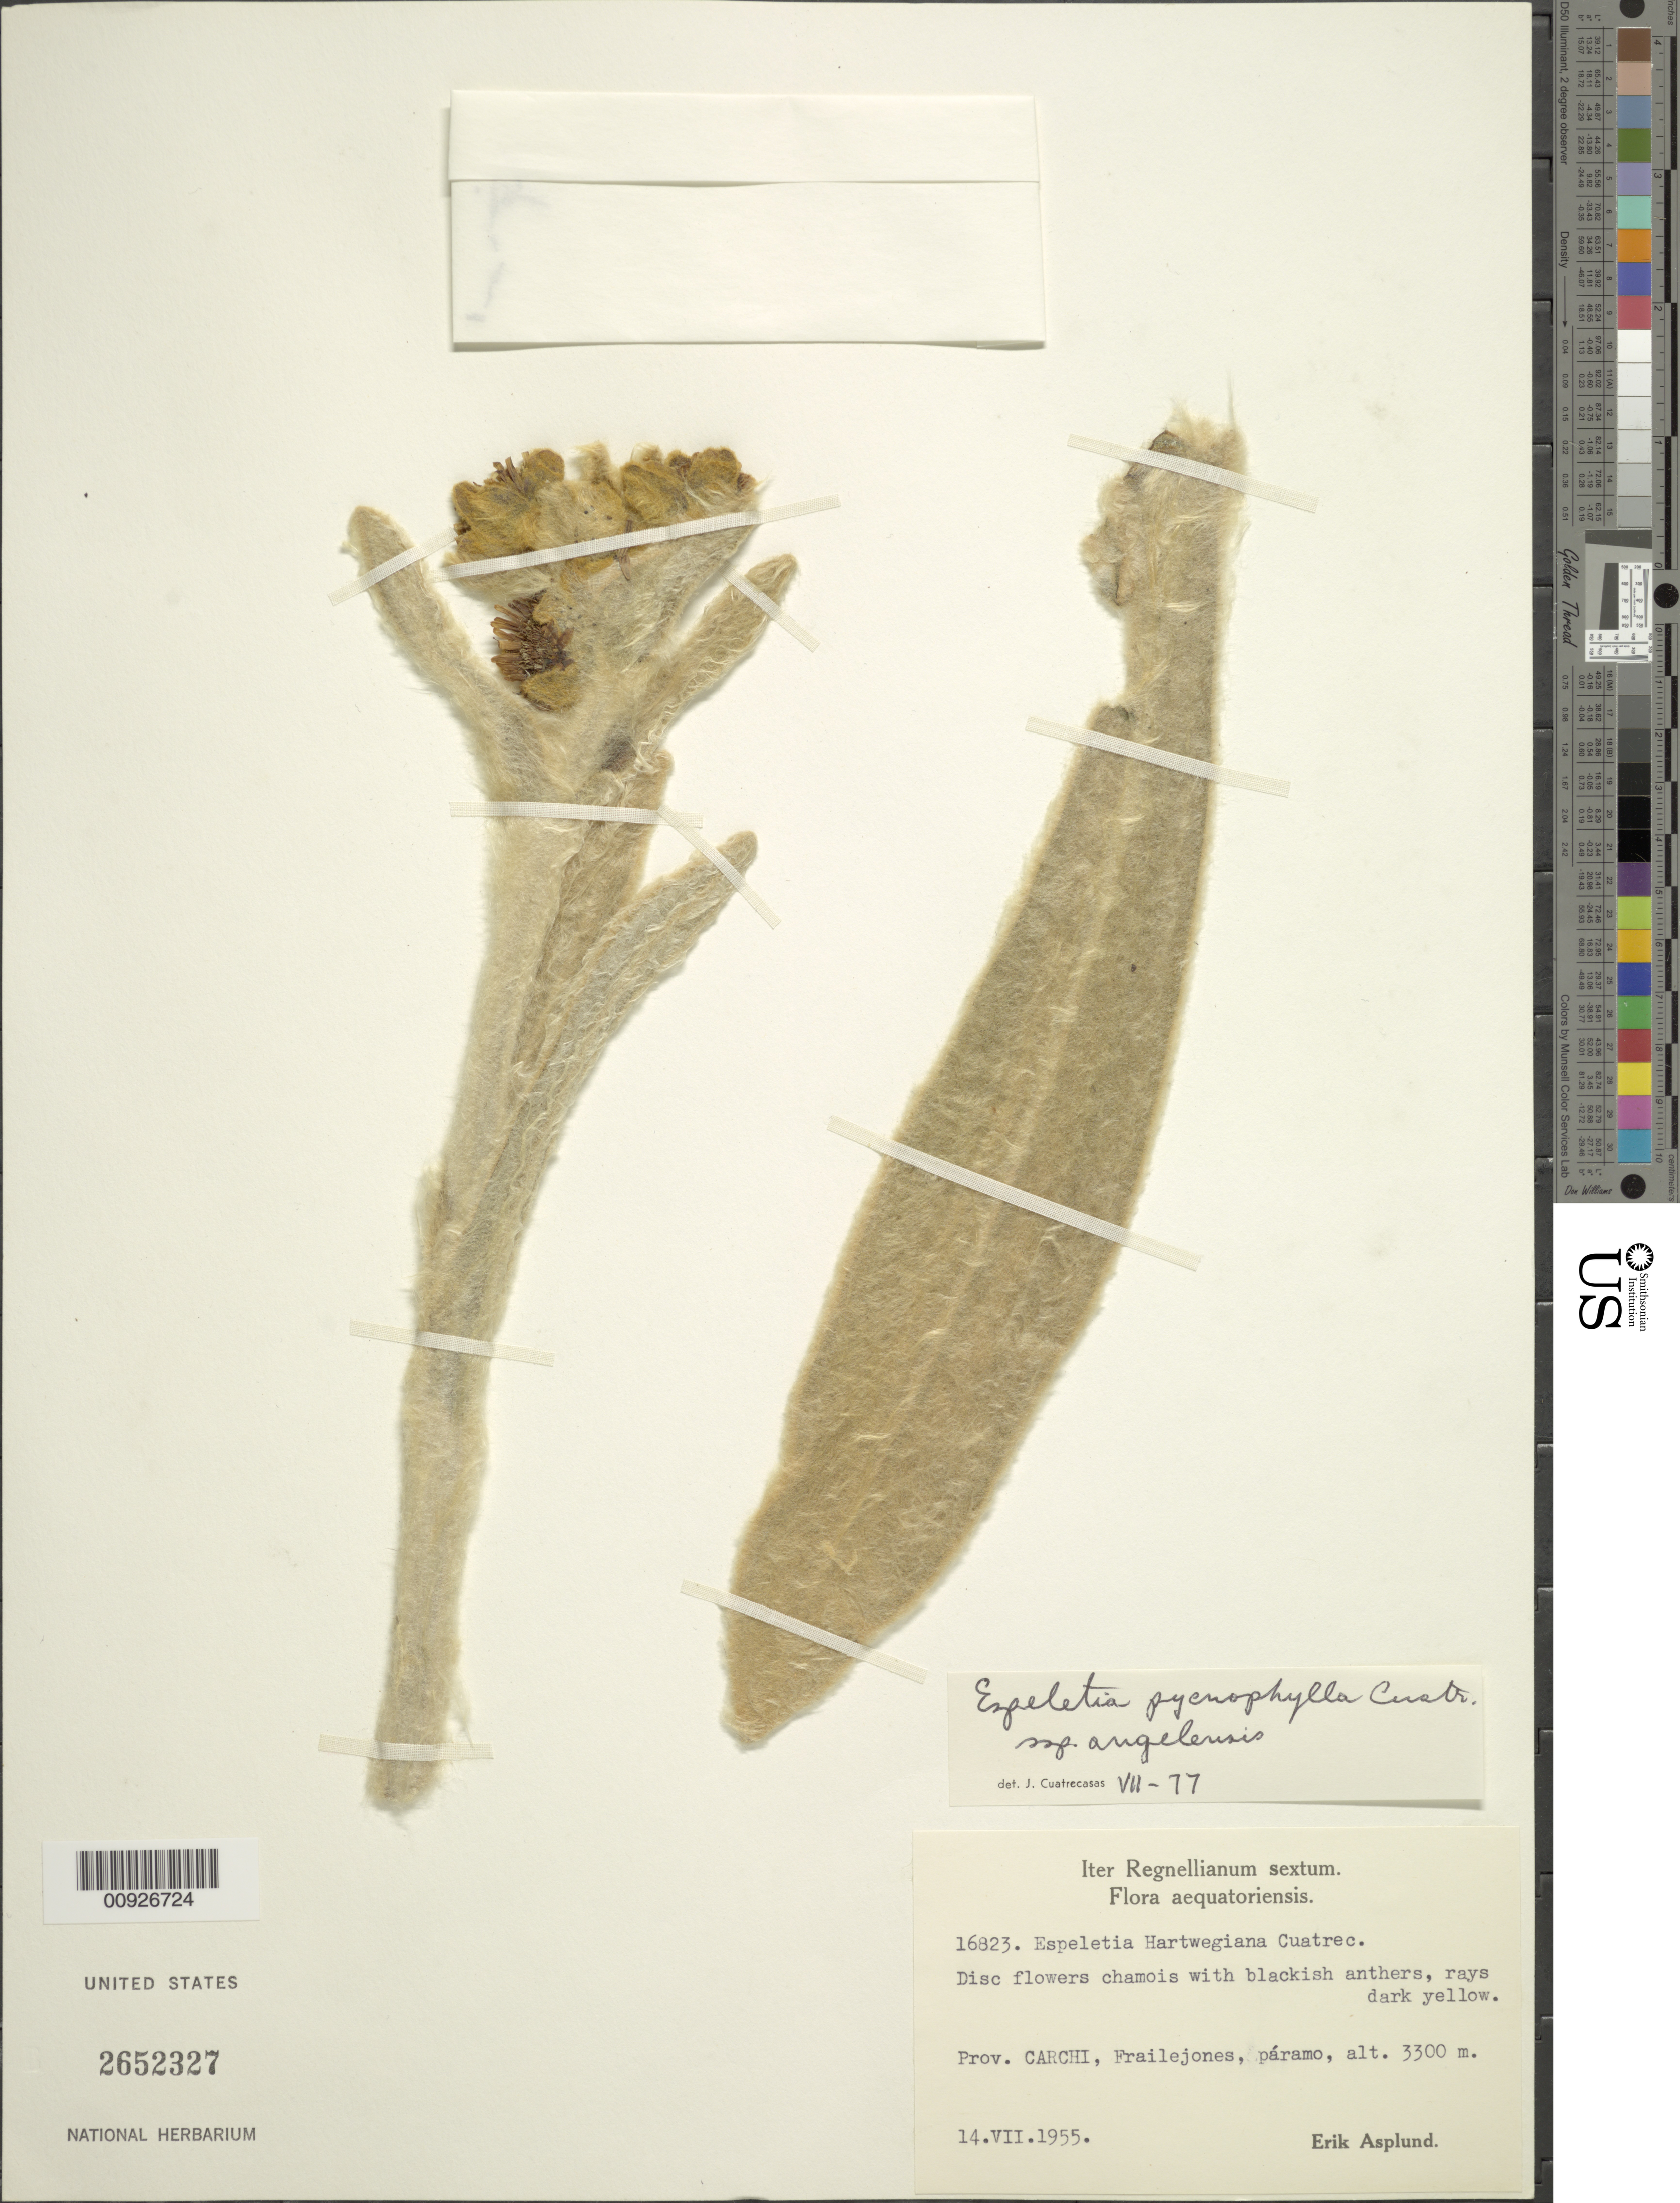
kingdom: Plantae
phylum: Tracheophyta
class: Magnoliopsida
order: Asterales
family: Asteraceae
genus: Espeletia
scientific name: Espeletia pycnophylla subsp. angelensis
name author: Cuatrec.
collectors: E. Asplund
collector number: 16823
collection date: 1955-08-14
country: Ecuador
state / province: Carchi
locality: Páramo.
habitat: Páramo, frailejones.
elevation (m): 3300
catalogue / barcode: US 2652327